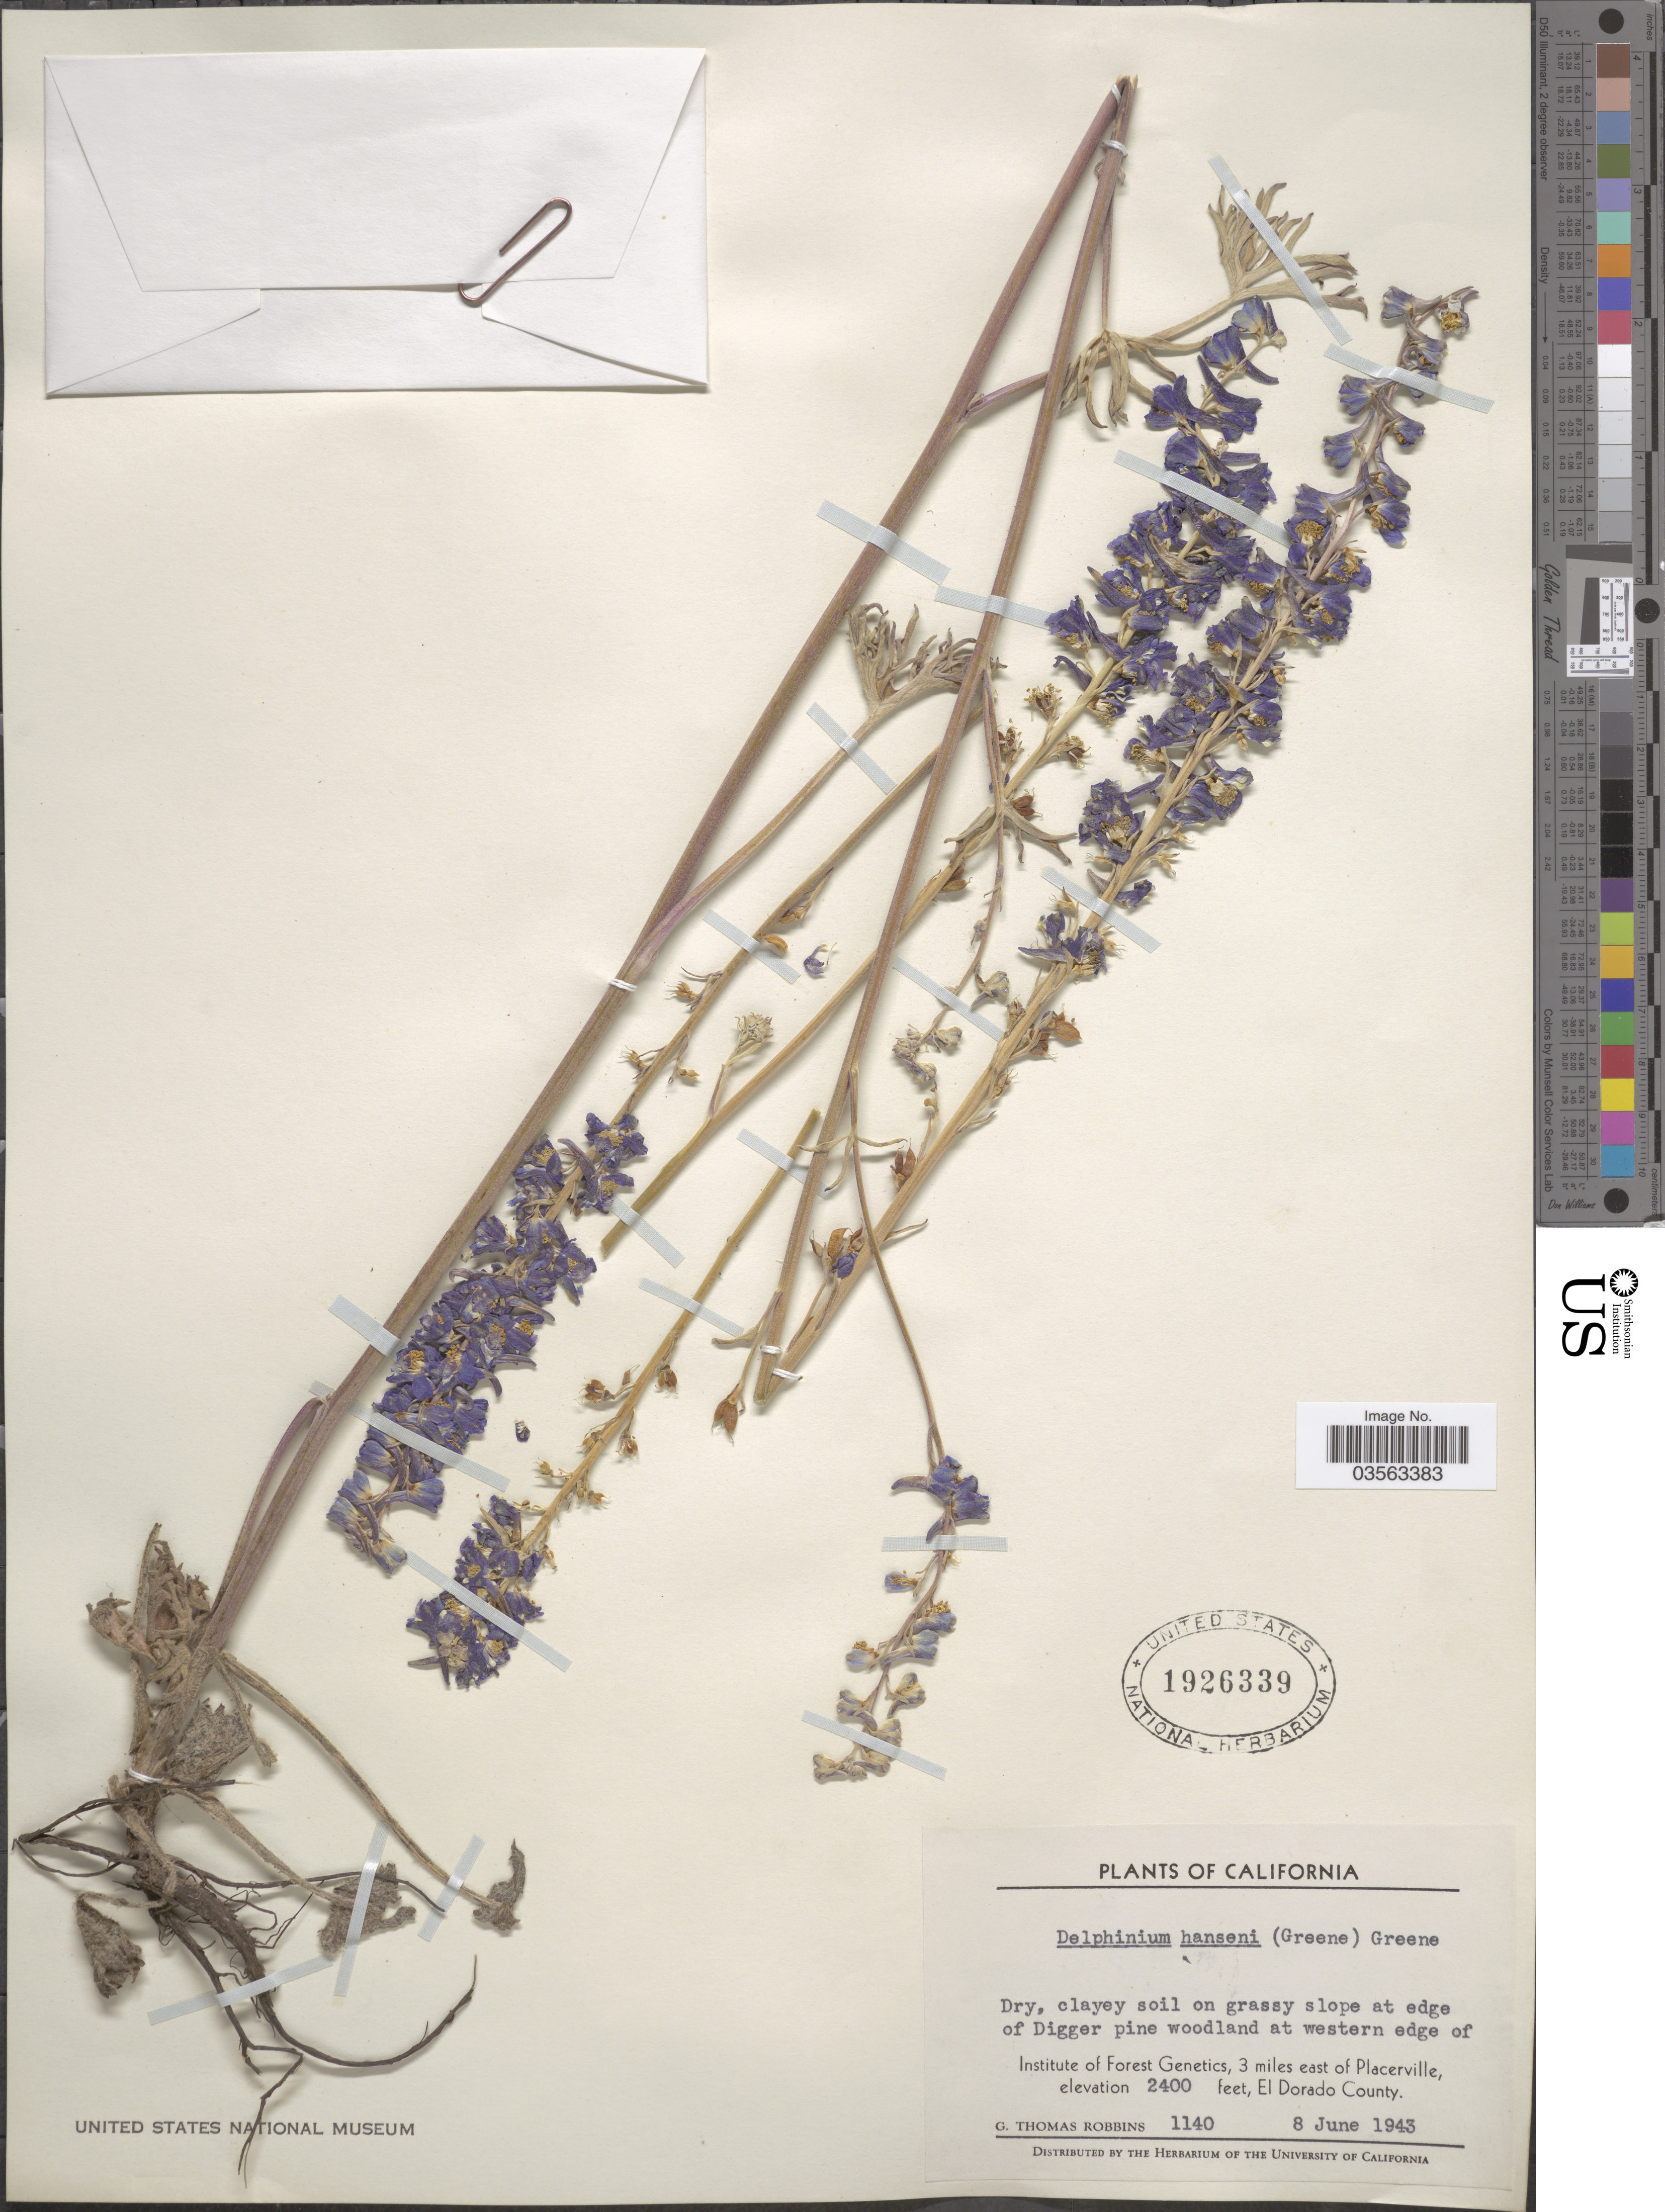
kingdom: Plantae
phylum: Tracheophyta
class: Magnoliopsida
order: Ranunculales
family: Ranunculaceae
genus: Delphinium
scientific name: Delphinium hansenii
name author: (Greene) Greene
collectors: G. T. Robbins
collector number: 1140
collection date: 1943-06-08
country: United States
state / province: California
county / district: El Dorado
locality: Slope at edge of Digger pine woodland at western edge of Institute of Forest Genetics, 3 miles east of Placerville, El Dorado County.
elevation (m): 732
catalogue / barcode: US 1926339